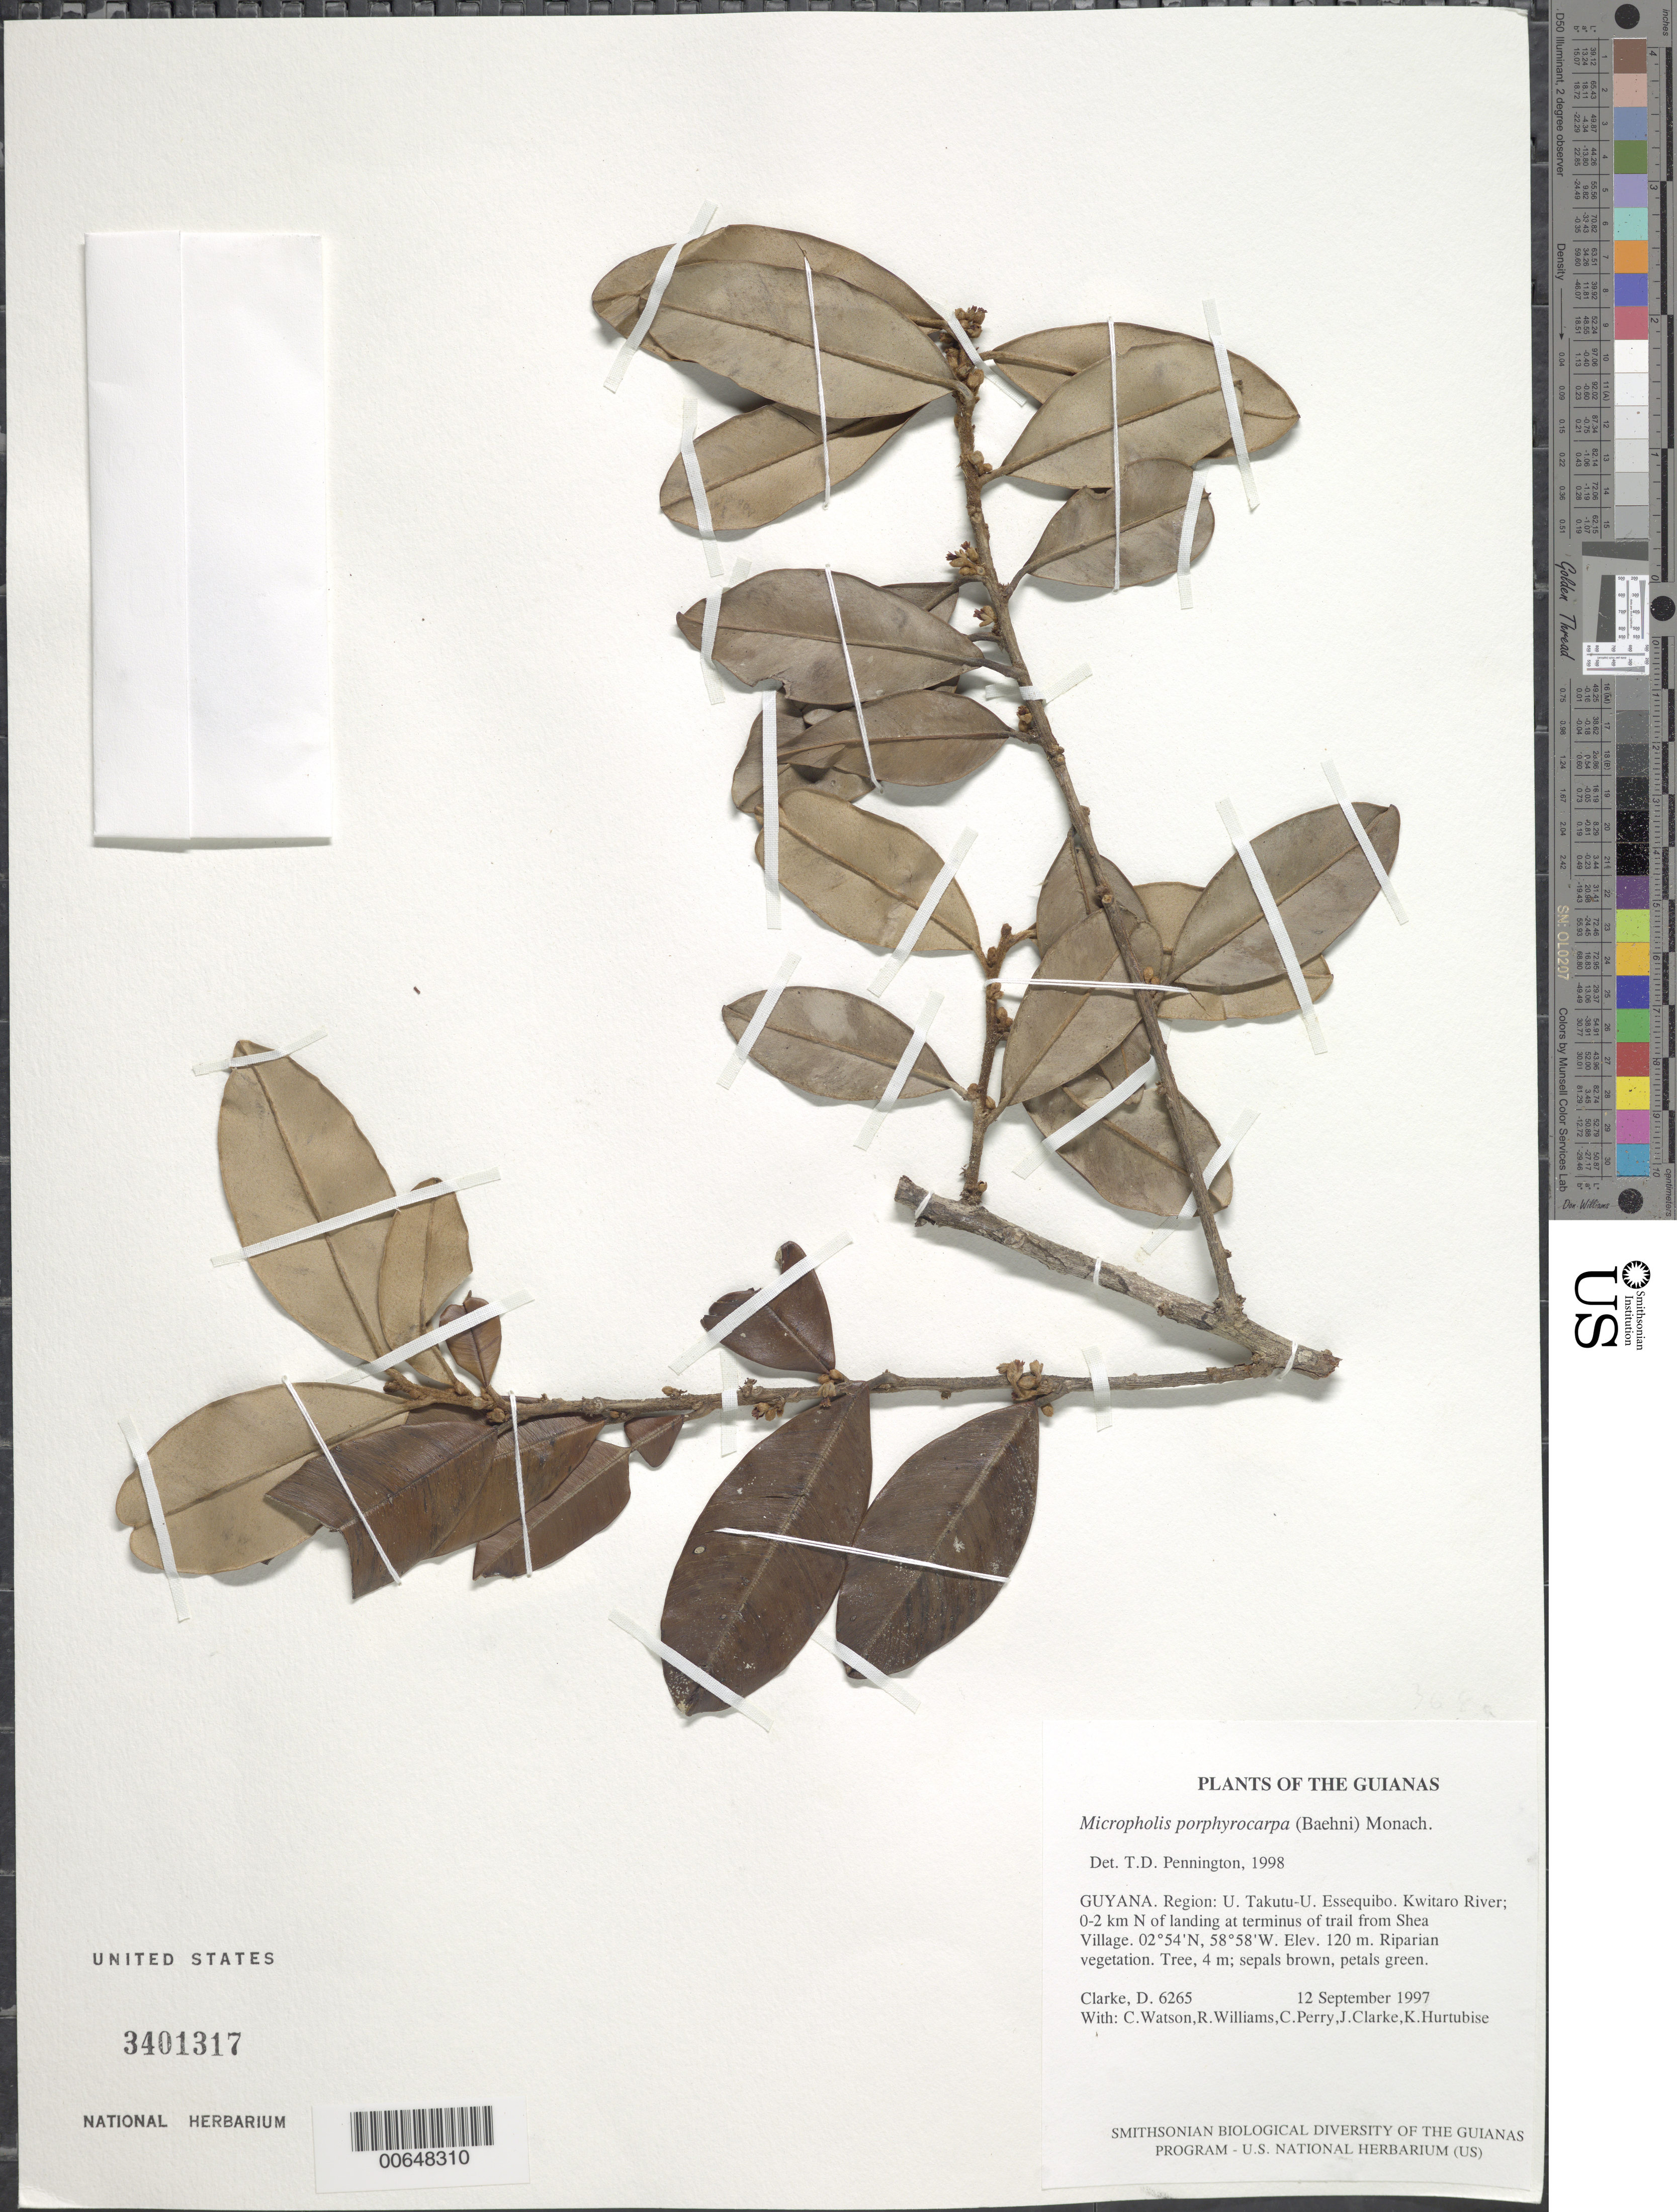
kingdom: Plantae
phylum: Tracheophyta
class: Magnoliopsida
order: Ericales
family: Sapotaceae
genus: Micropholis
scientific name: Micropholis porphyrocarpa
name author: (Baehni) Monach.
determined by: Pennington, T. D., (K)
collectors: H. D. Clarke, C. Watson, R. Williams, C. Perry, J. Clarke & K. Hurtubise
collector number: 6265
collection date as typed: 12 September 1997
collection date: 1997-09-12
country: Guyana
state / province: U. Takutu-U. Essequibo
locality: Kwitaro River; 0-2 km N of landing at terminus of trail from Shea Village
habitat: Riparian vegetation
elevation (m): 120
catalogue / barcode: US 3401317